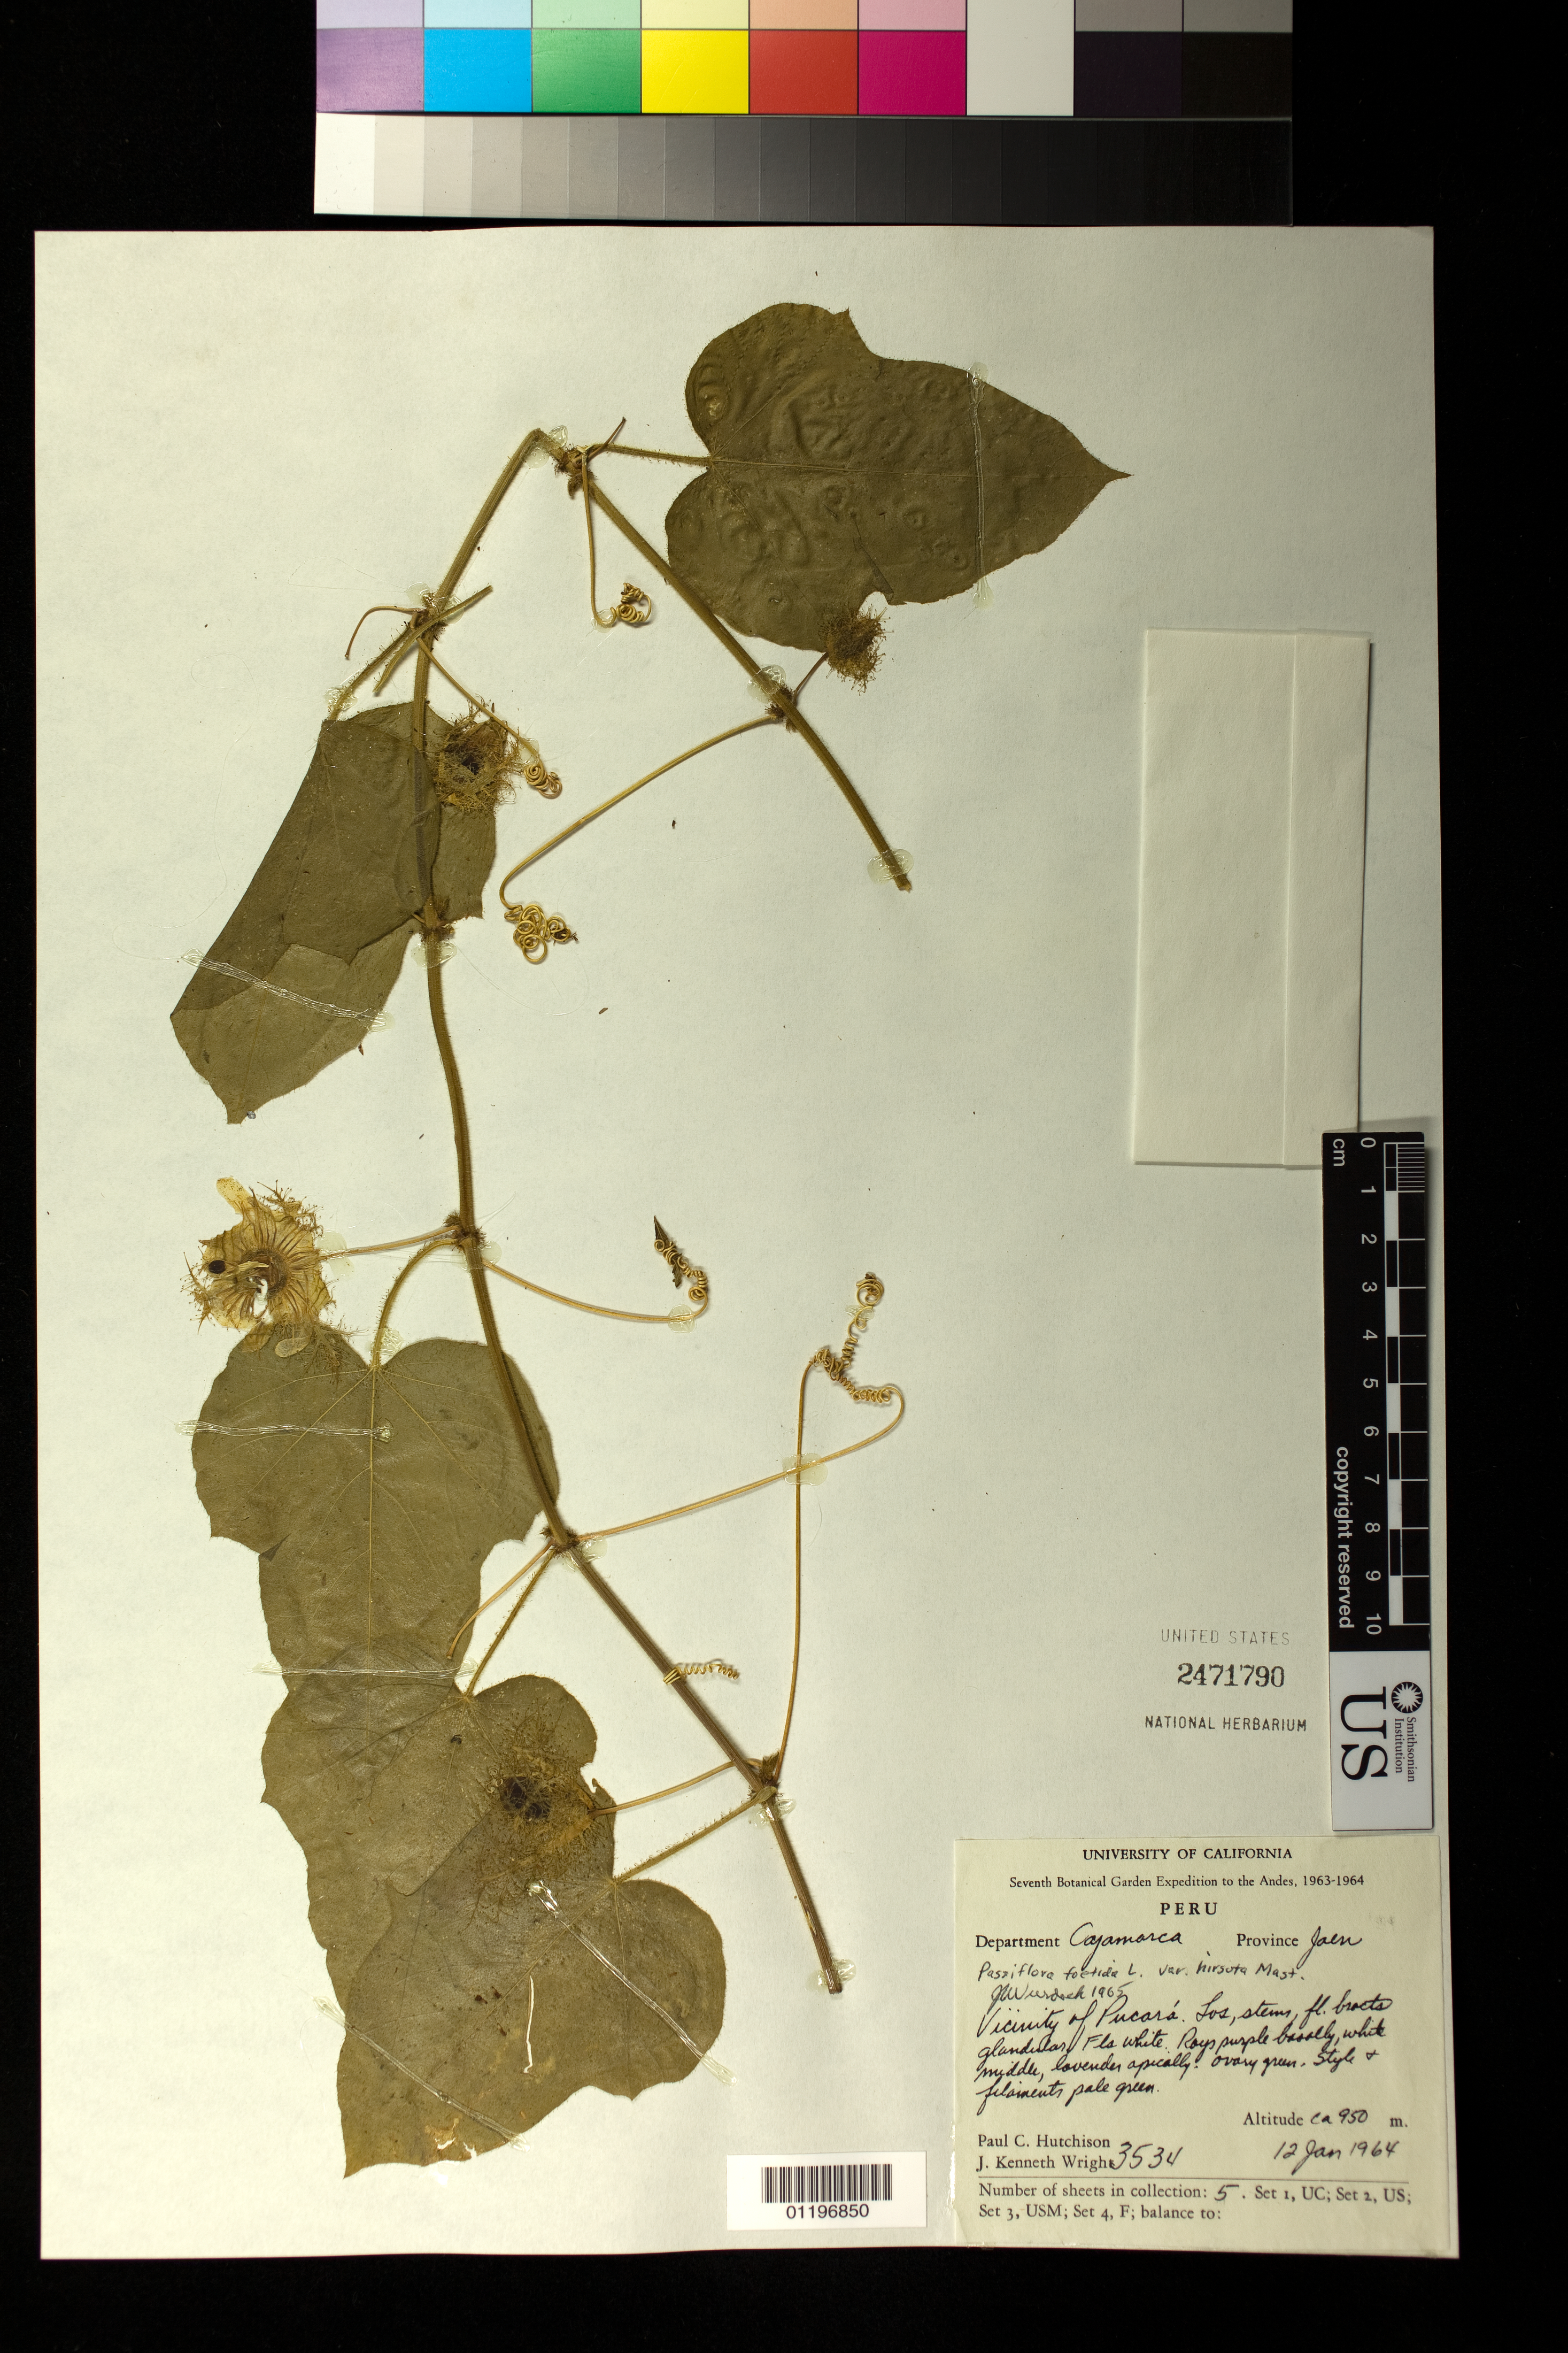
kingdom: Plantae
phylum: Tracheophyta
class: Magnoliopsida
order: Malpighiales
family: Passifloraceae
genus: Passiflora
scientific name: Passiflora foetida var. hirsuta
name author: (L.) Mast.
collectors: P. C. Hutchison & J. K. Wright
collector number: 3534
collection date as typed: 12 Jan 1964 or 01 Dec 1964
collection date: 1964-01-12 or 1964-12-01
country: Peru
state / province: Cajamarca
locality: Jaen, Vicinity of Pucará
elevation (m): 950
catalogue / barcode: US 2471790